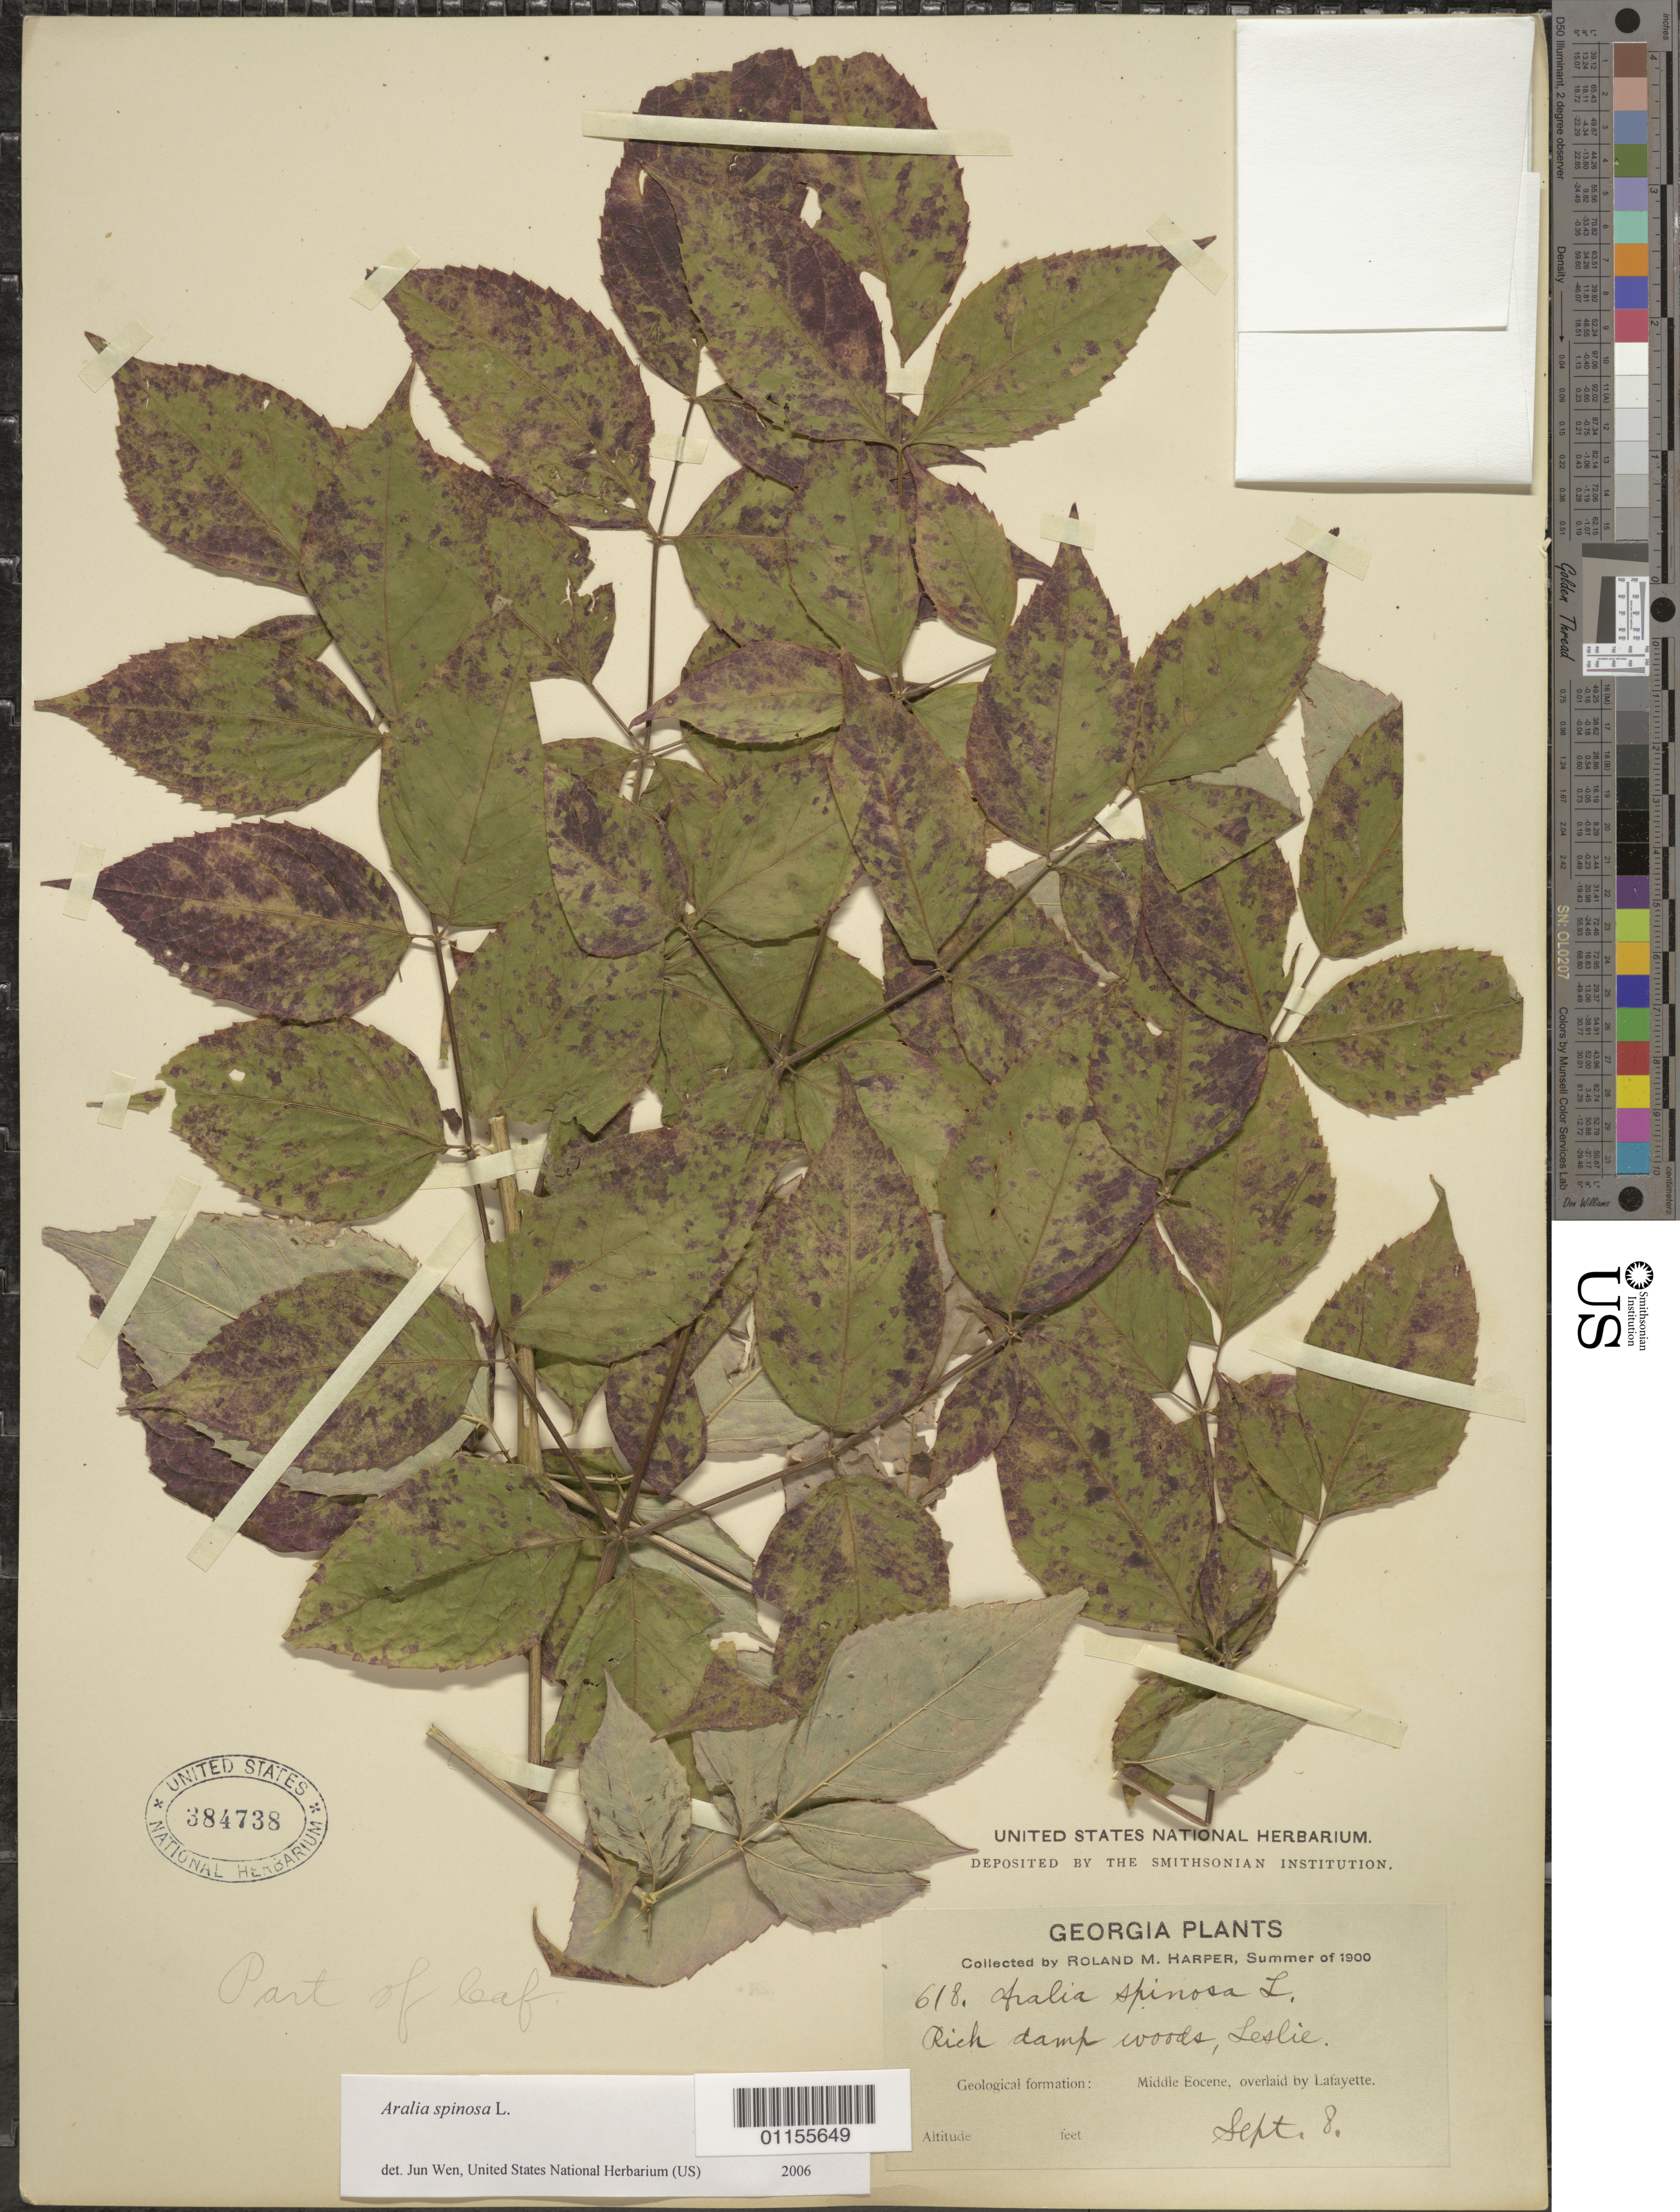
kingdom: Plantae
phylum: Tracheophyta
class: Magnoliopsida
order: Apiales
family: Araliaceae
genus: Aralia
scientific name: Aralia spinosa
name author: L.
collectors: R. M. Harper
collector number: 618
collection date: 1900-09-08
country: United States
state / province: Georgia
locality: Leslie.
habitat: Rich damp woods.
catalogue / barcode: US 384738